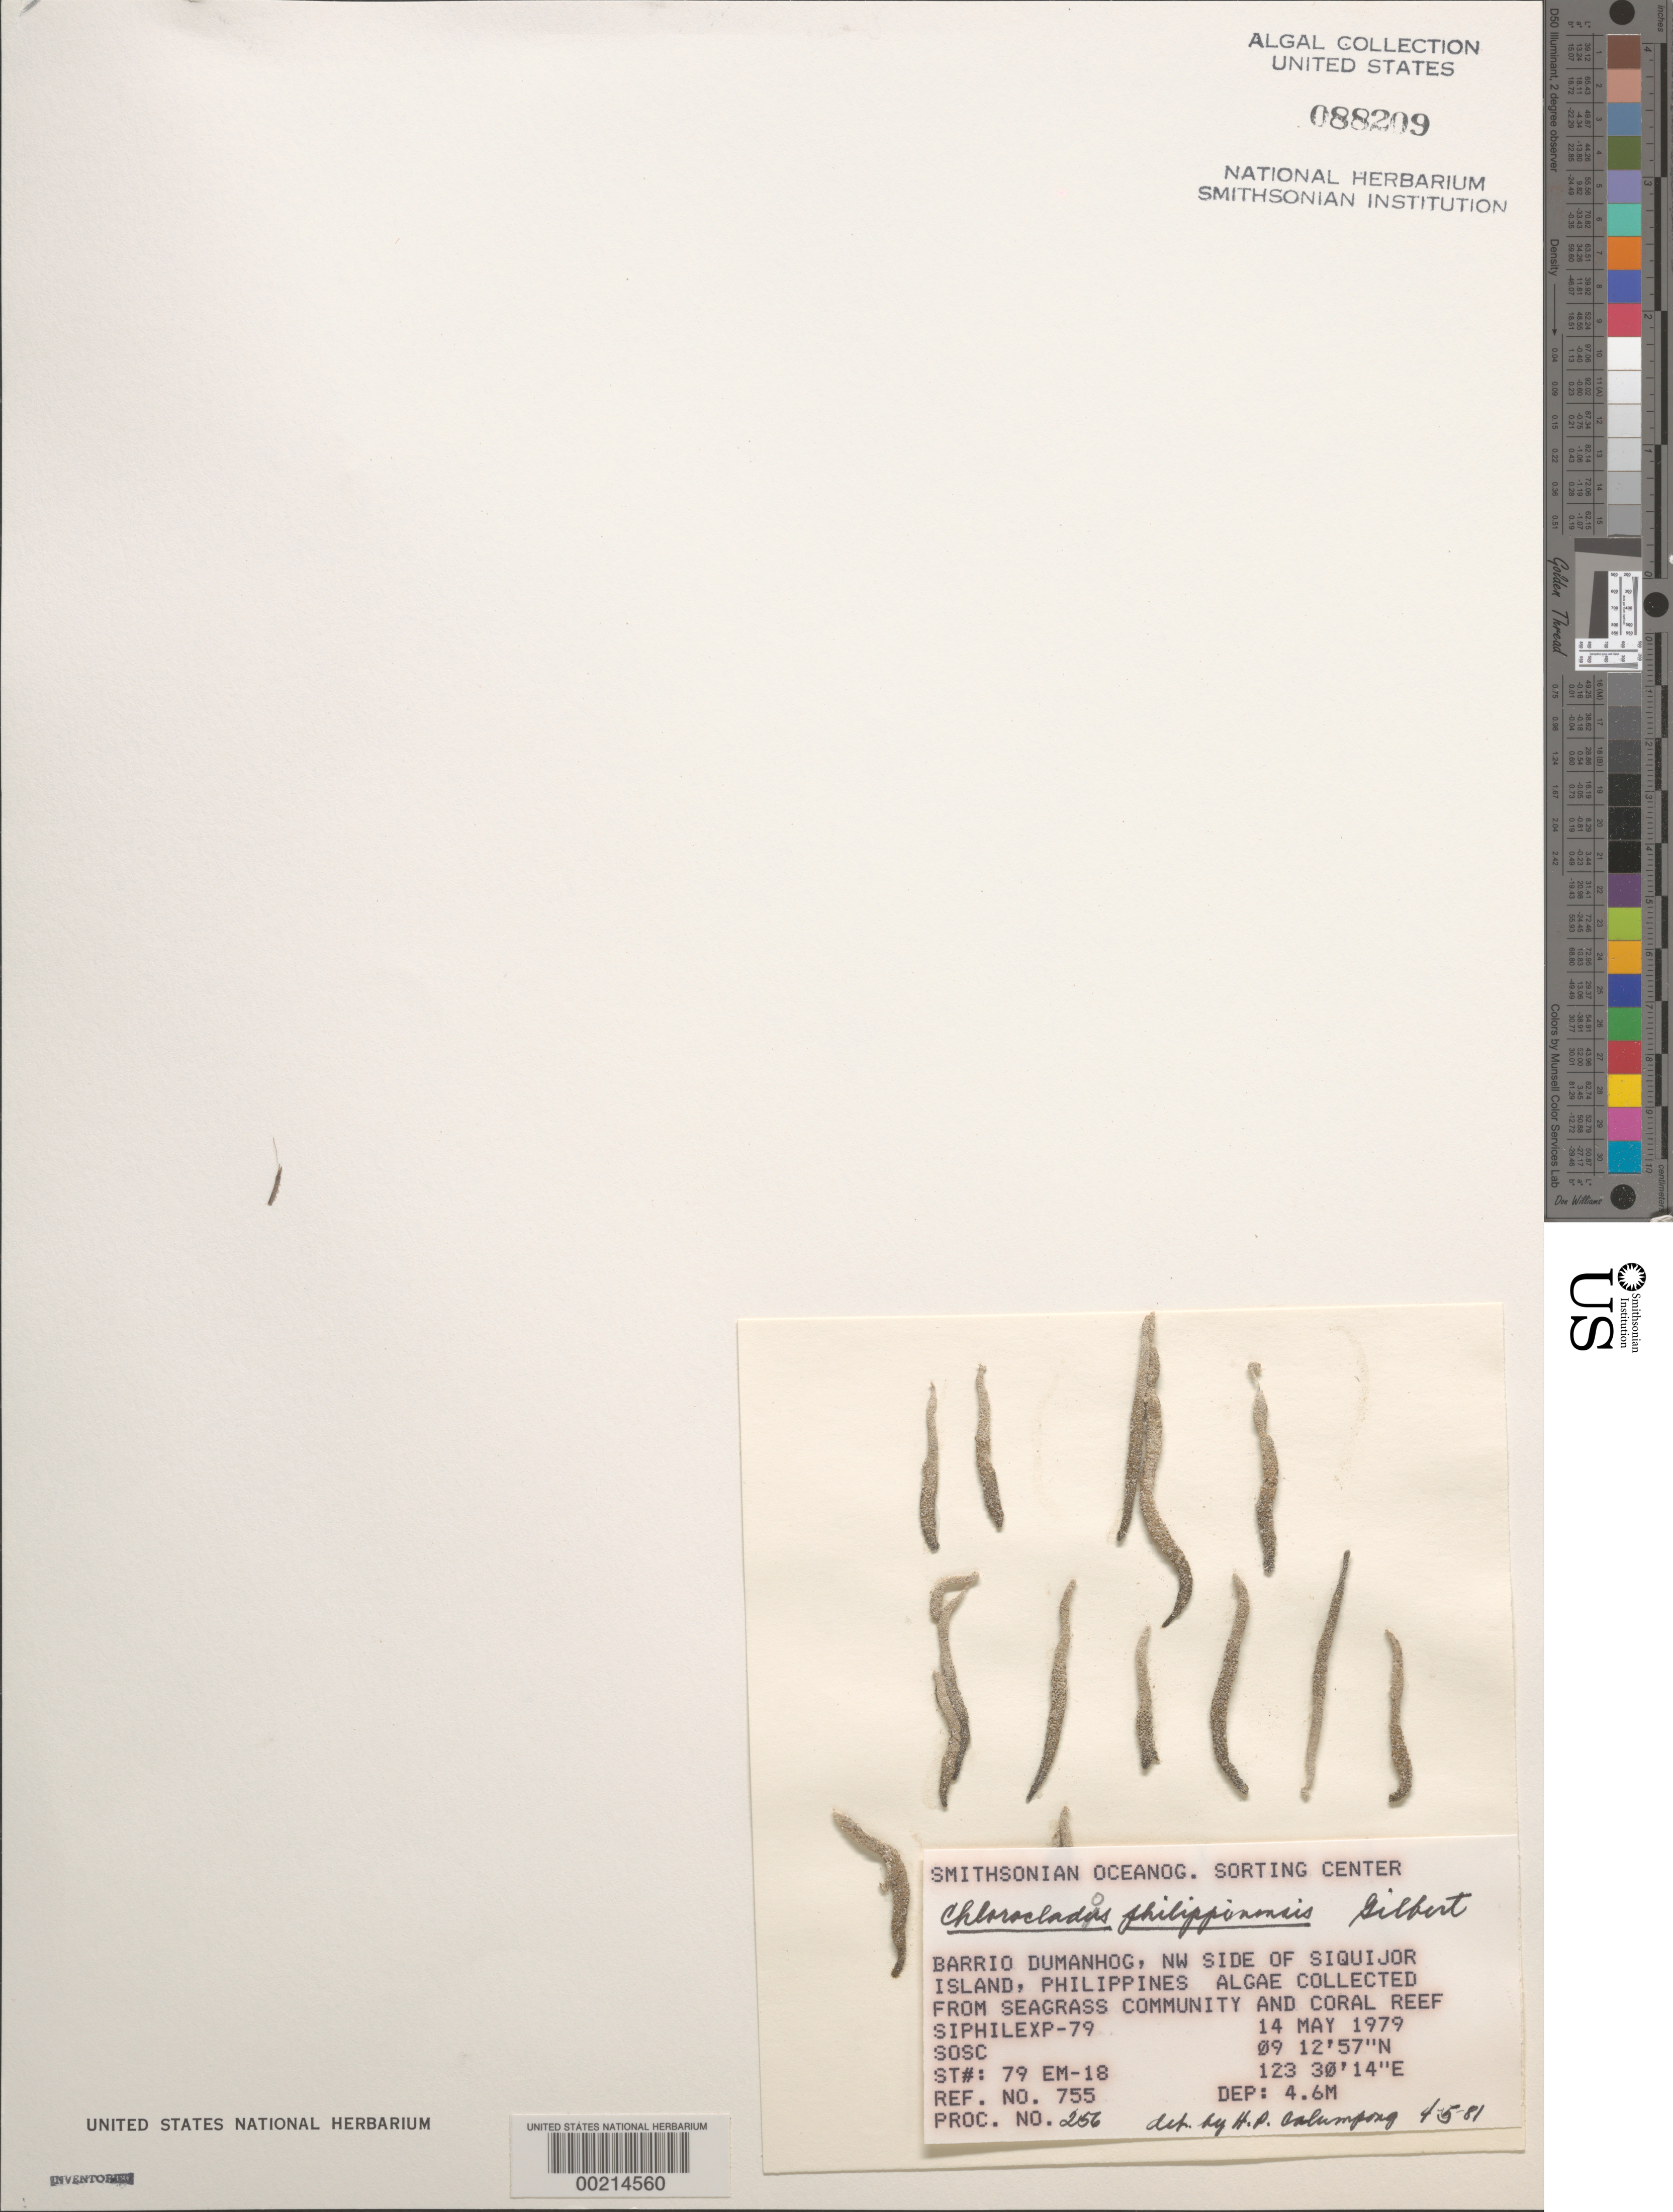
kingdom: Plantae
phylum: Chlorophyta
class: Ulvophyceae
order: Dasycladales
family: Dasycladaceae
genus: Chloroclados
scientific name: Chloroclados australasicus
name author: O.G. Sond.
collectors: SOSC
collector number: Station 79 Em-18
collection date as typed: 14 May 1979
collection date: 1979-05-14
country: Philippines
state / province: Central Visayas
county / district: Siquijor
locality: Visayan, Barrio dumanhog, siquijor island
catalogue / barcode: US 88209